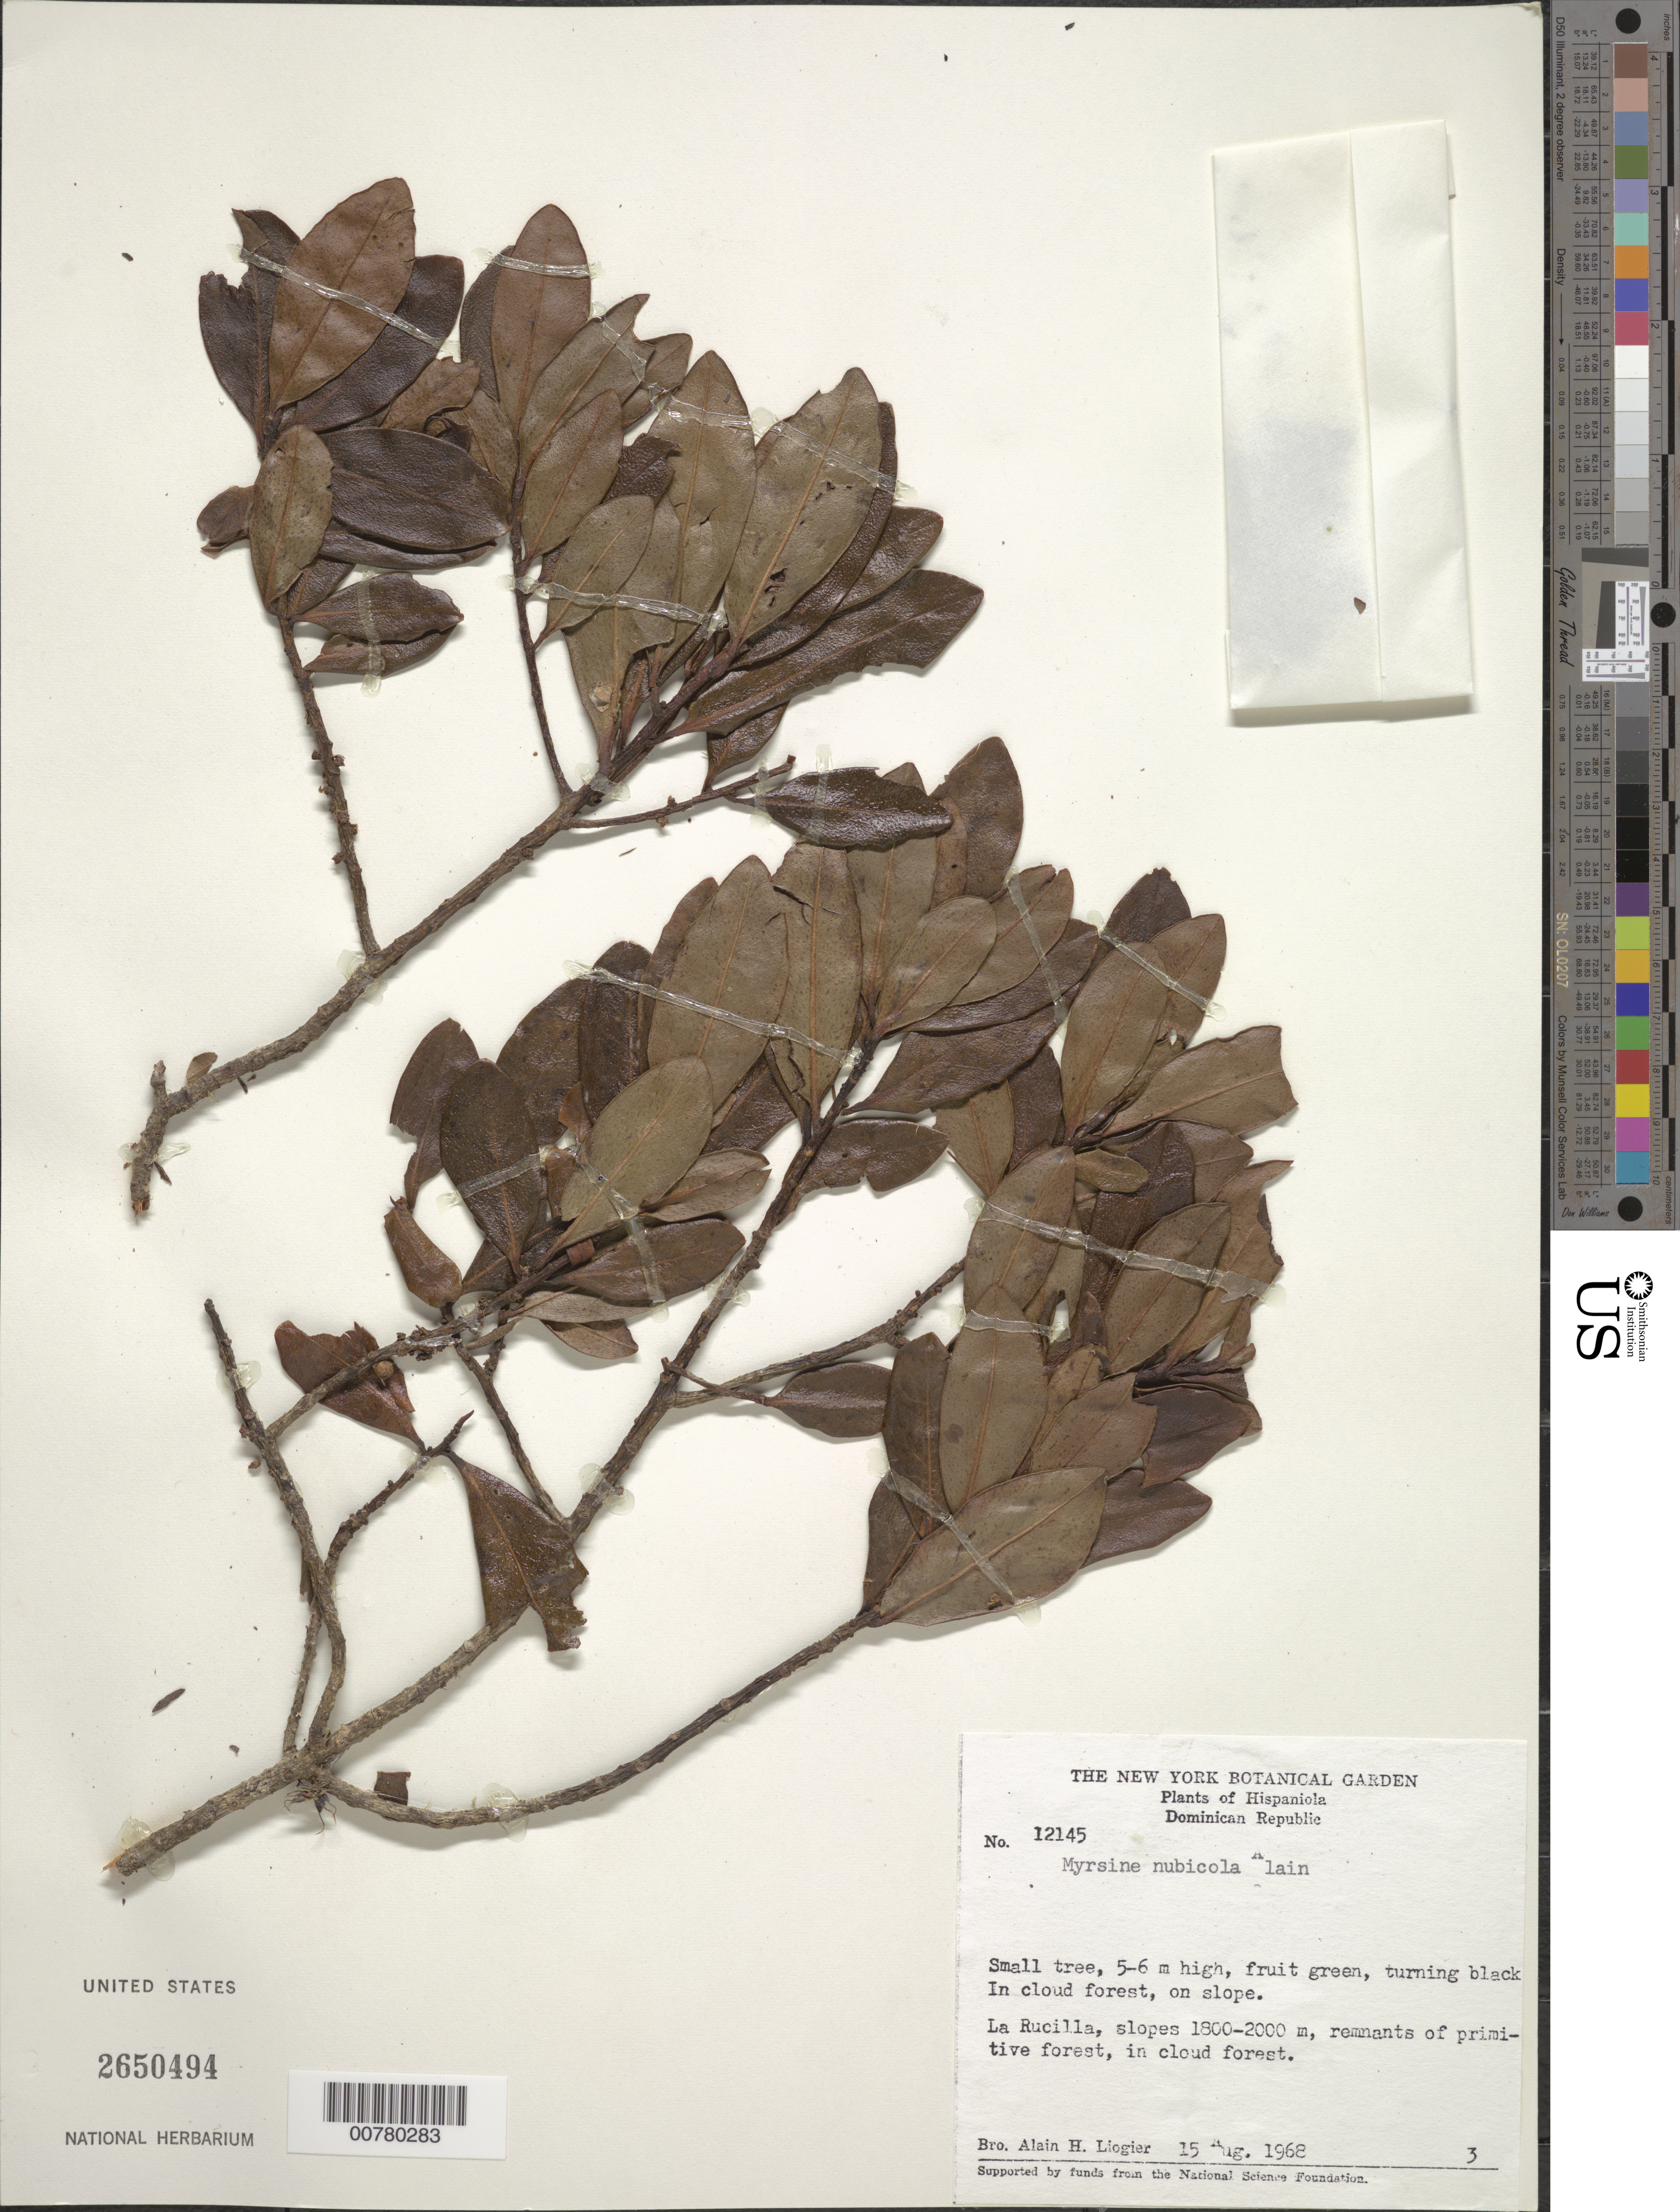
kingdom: Plantae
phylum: Tracheophyta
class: Magnoliopsida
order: Ericales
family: Primulaceae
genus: Myrsine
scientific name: Myrsine nubicola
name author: Alain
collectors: A. H. Liogier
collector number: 12145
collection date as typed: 15 Aug 1968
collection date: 1968-08-15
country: Dominican Republic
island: Hispaniola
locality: La Rucilla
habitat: In cloud forest, on slope, remnants of primitive forest.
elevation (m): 1800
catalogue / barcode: US 2650494